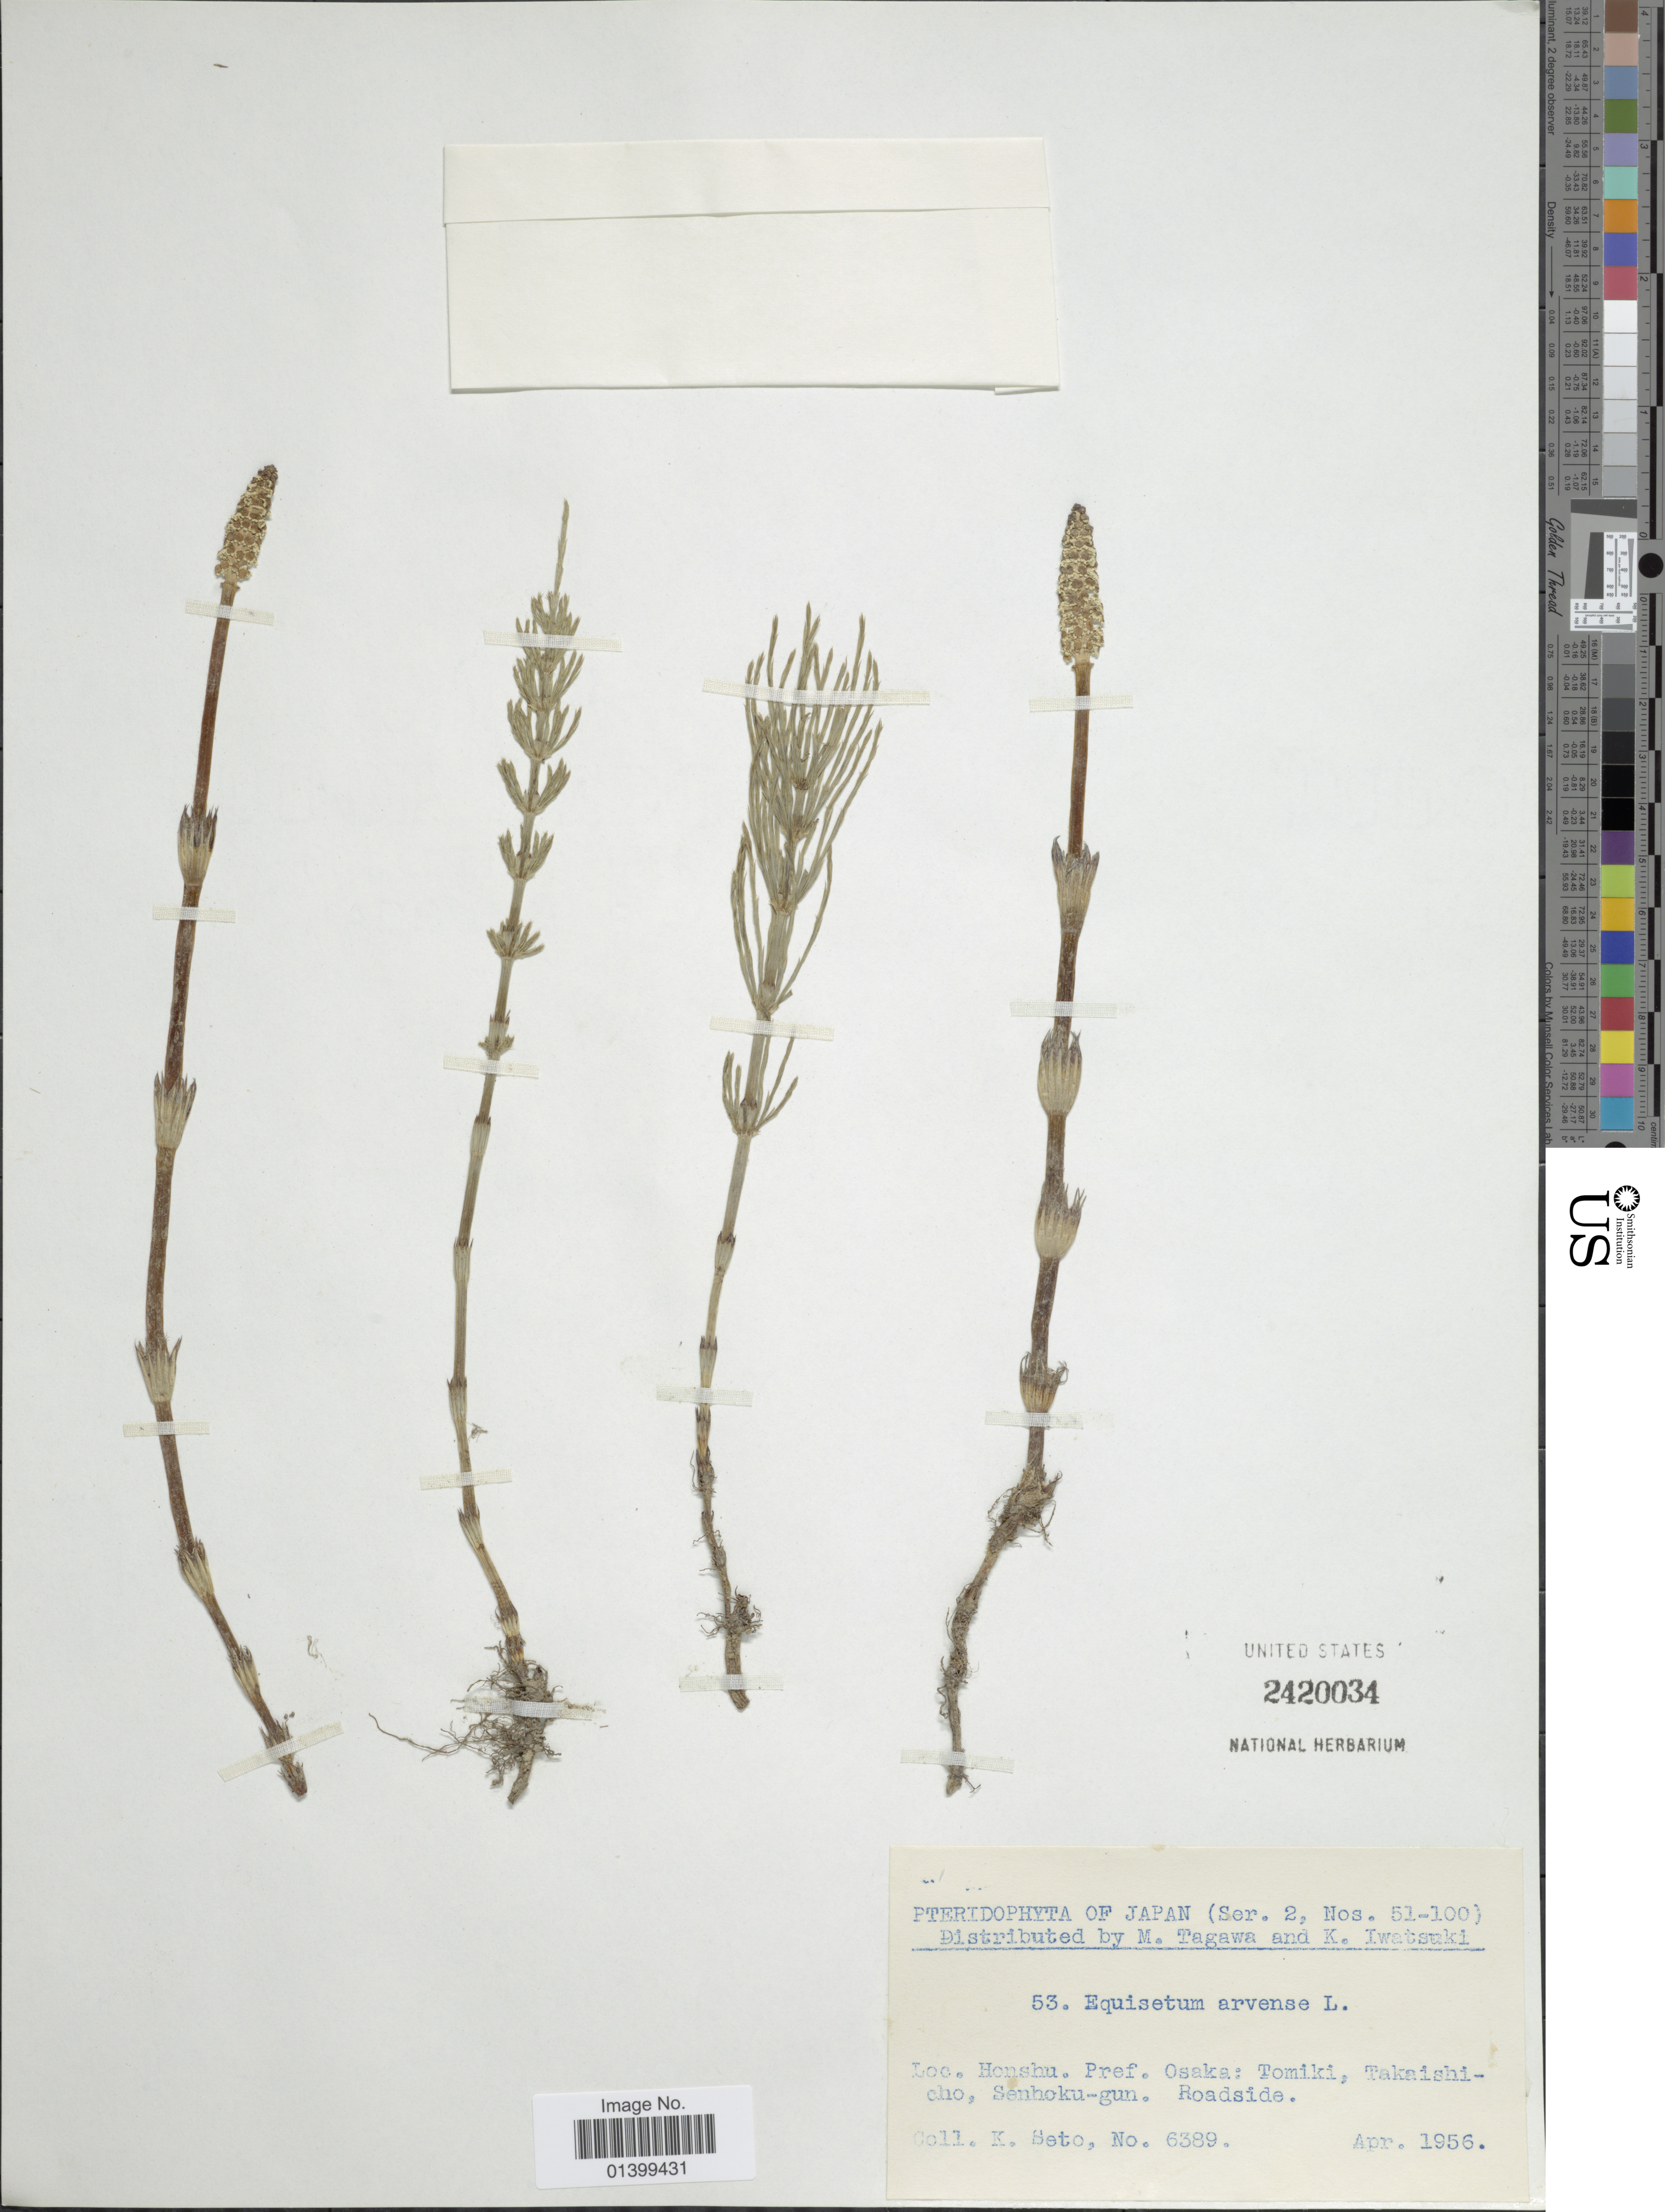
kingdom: Plantae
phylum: Tracheophyta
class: Polypodiopsida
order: Equisetales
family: Equisetaceae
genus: Equisetum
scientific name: Equisetum arvense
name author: L.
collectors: K. Seto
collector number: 6389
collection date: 1956-04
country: Japan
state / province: Osaka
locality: Honshu. Pref. Osaka: Tomiki, Takaishi-cho, Senhoku-gun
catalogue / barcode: US 2420034